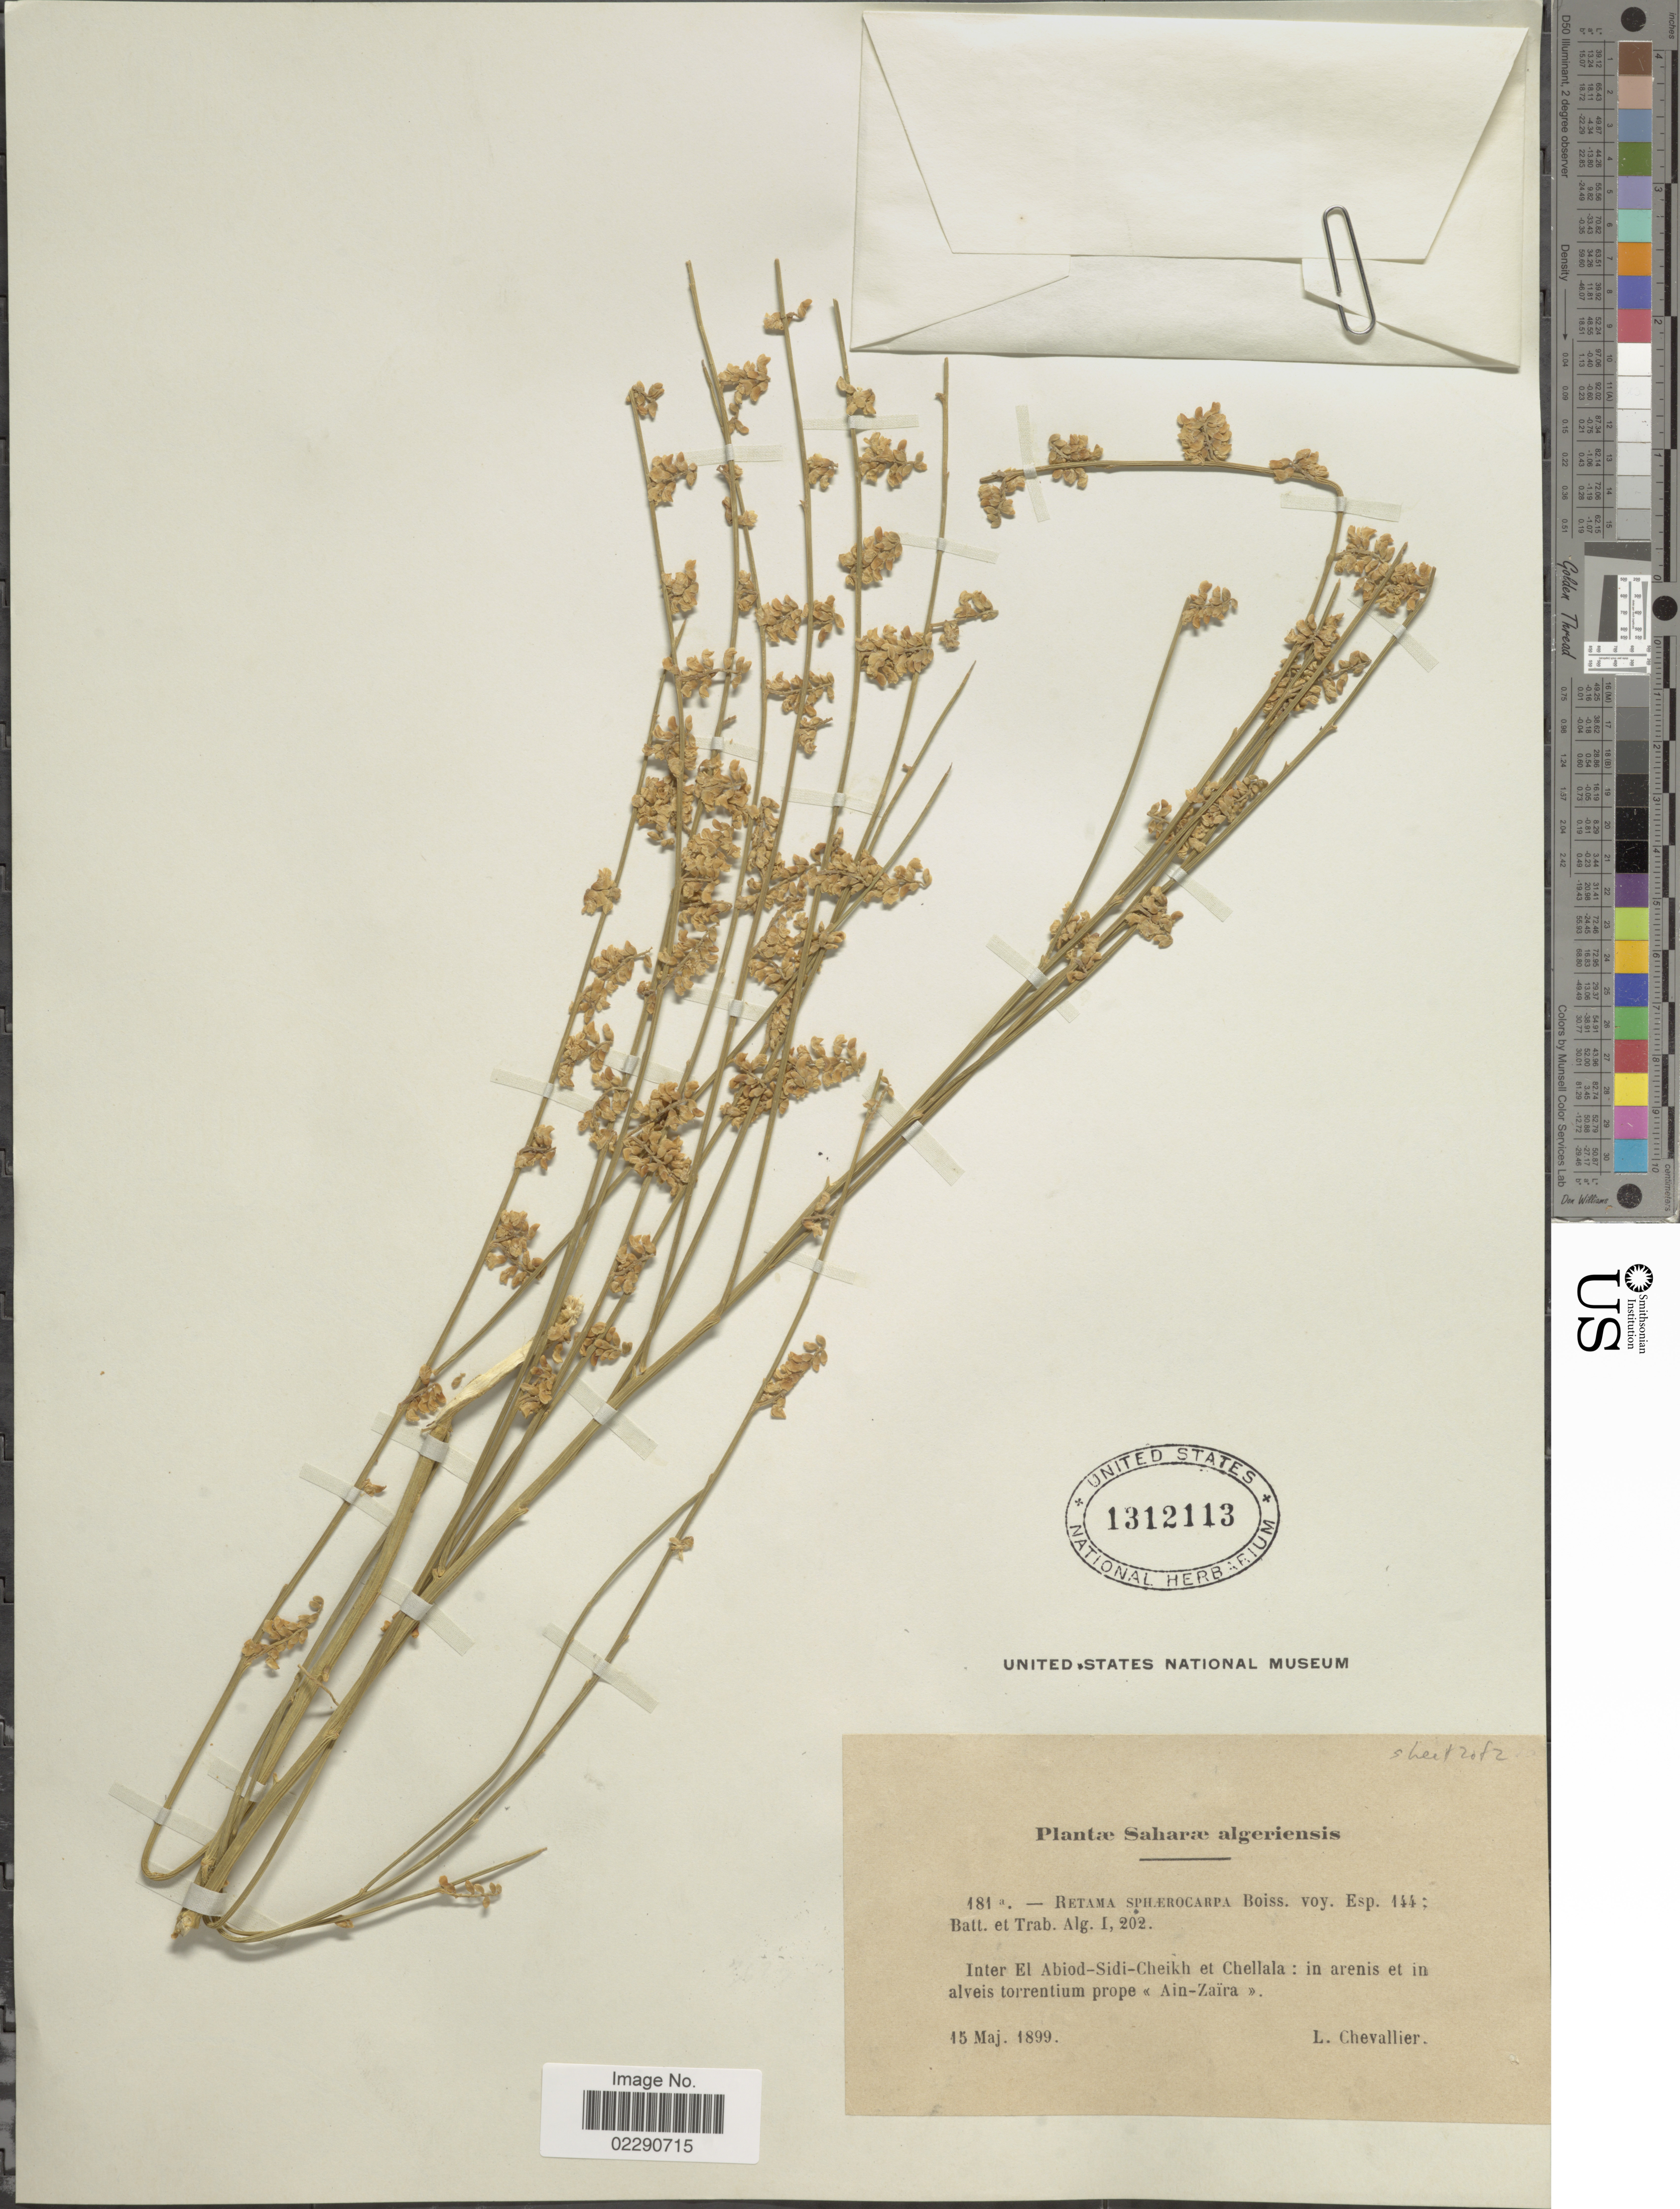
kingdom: Plantae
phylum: Tracheophyta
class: Magnoliopsida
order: Fabales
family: Fabaceae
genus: Retama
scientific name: Retama sphaerocarpa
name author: (L.) Boiss.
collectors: L. Chevallier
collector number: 181a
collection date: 1899-05-15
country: Algeria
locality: Saharae Algeriensis, inter El Abiod-Sidi-Cheikh et Chellala, prope Ain-Zaira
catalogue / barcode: US 1312113